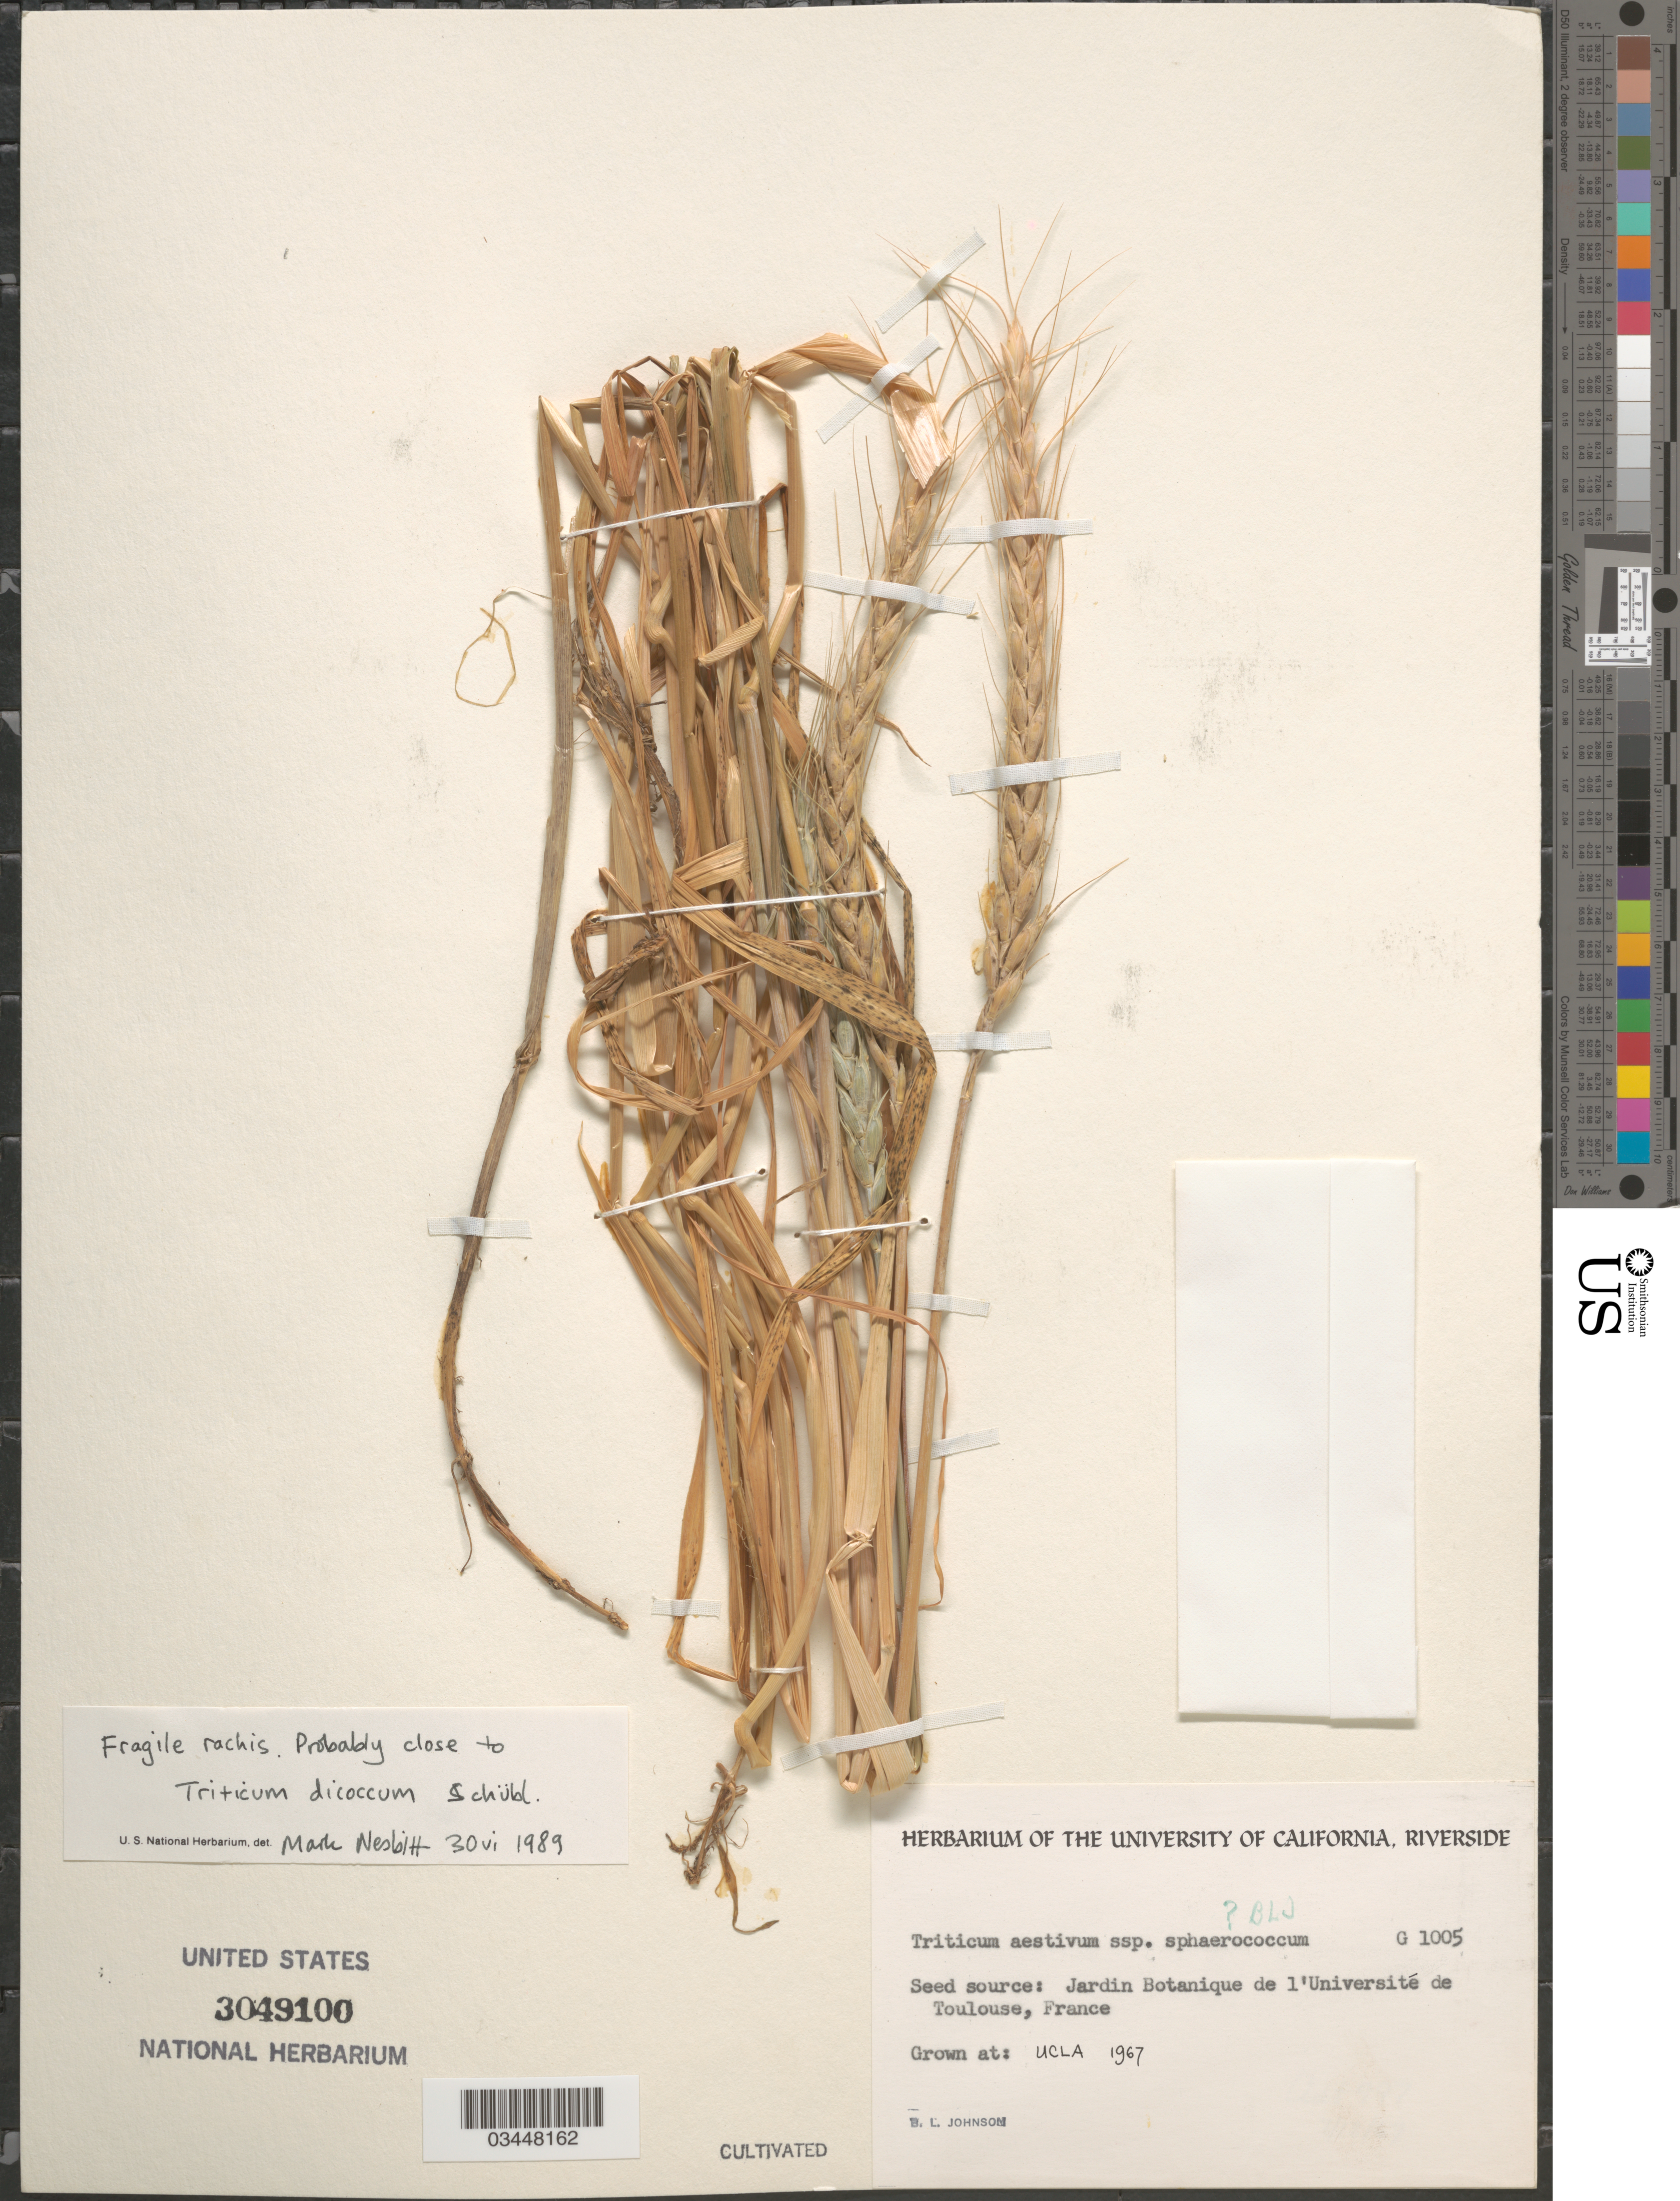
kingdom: Plantae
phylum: Tracheophyta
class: Liliopsida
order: Poales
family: Poaceae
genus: Triticum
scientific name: Triticum dicoccoides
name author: (Körn.) Körn. ex Schweinf.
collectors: B. Johnson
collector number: G1005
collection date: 1967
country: United States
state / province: California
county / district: Los Angeles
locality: UCLA.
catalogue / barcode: US 3049100